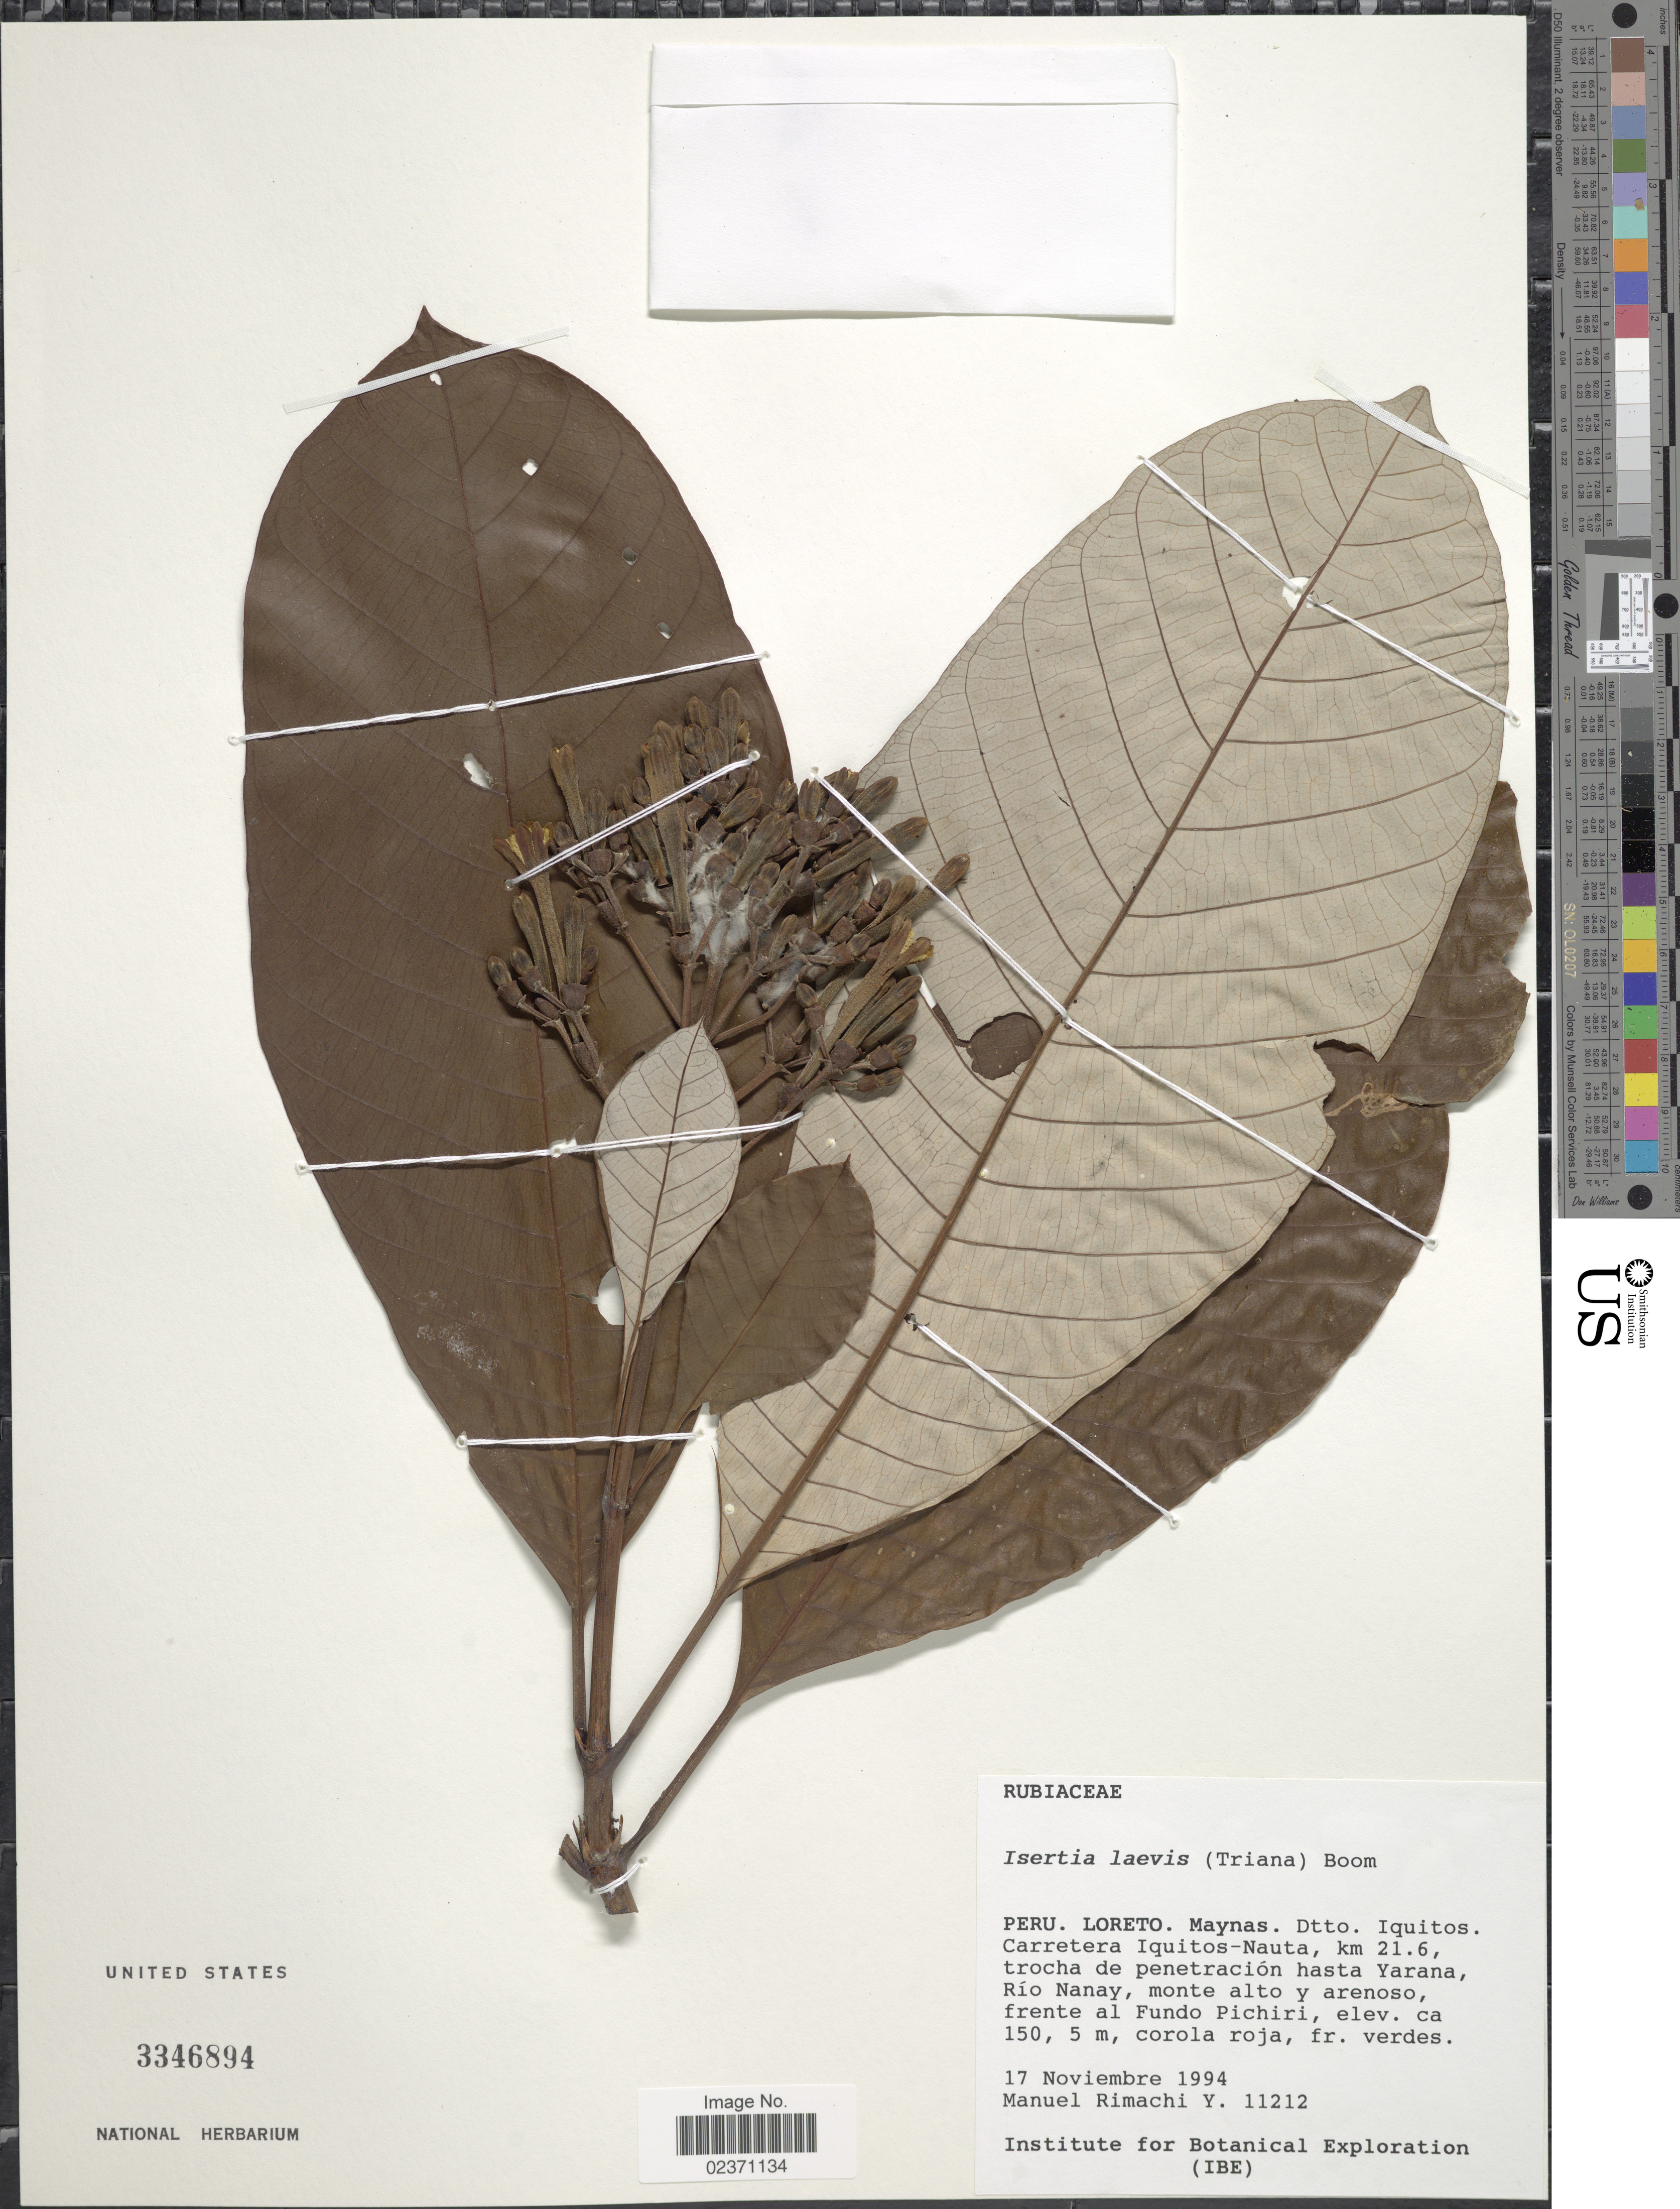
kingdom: Plantae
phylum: Tracheophyta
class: Magnoliopsida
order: Gentianales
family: Rubiaceae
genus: Isertia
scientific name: Isertia laevis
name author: (Triana) B.M. Boom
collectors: M. Rimachi Y.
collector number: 11212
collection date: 1994-11-17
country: Peru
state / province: Loreto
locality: Maynas. Dtto. Iquitos. Carretera Iquitos-Nauta, km 21.6, trocha de penetracion hasta Yarana, Rio Nanay, monte alto y arenoso, frente al Fundo Pichiri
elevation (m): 150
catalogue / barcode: US 3346894